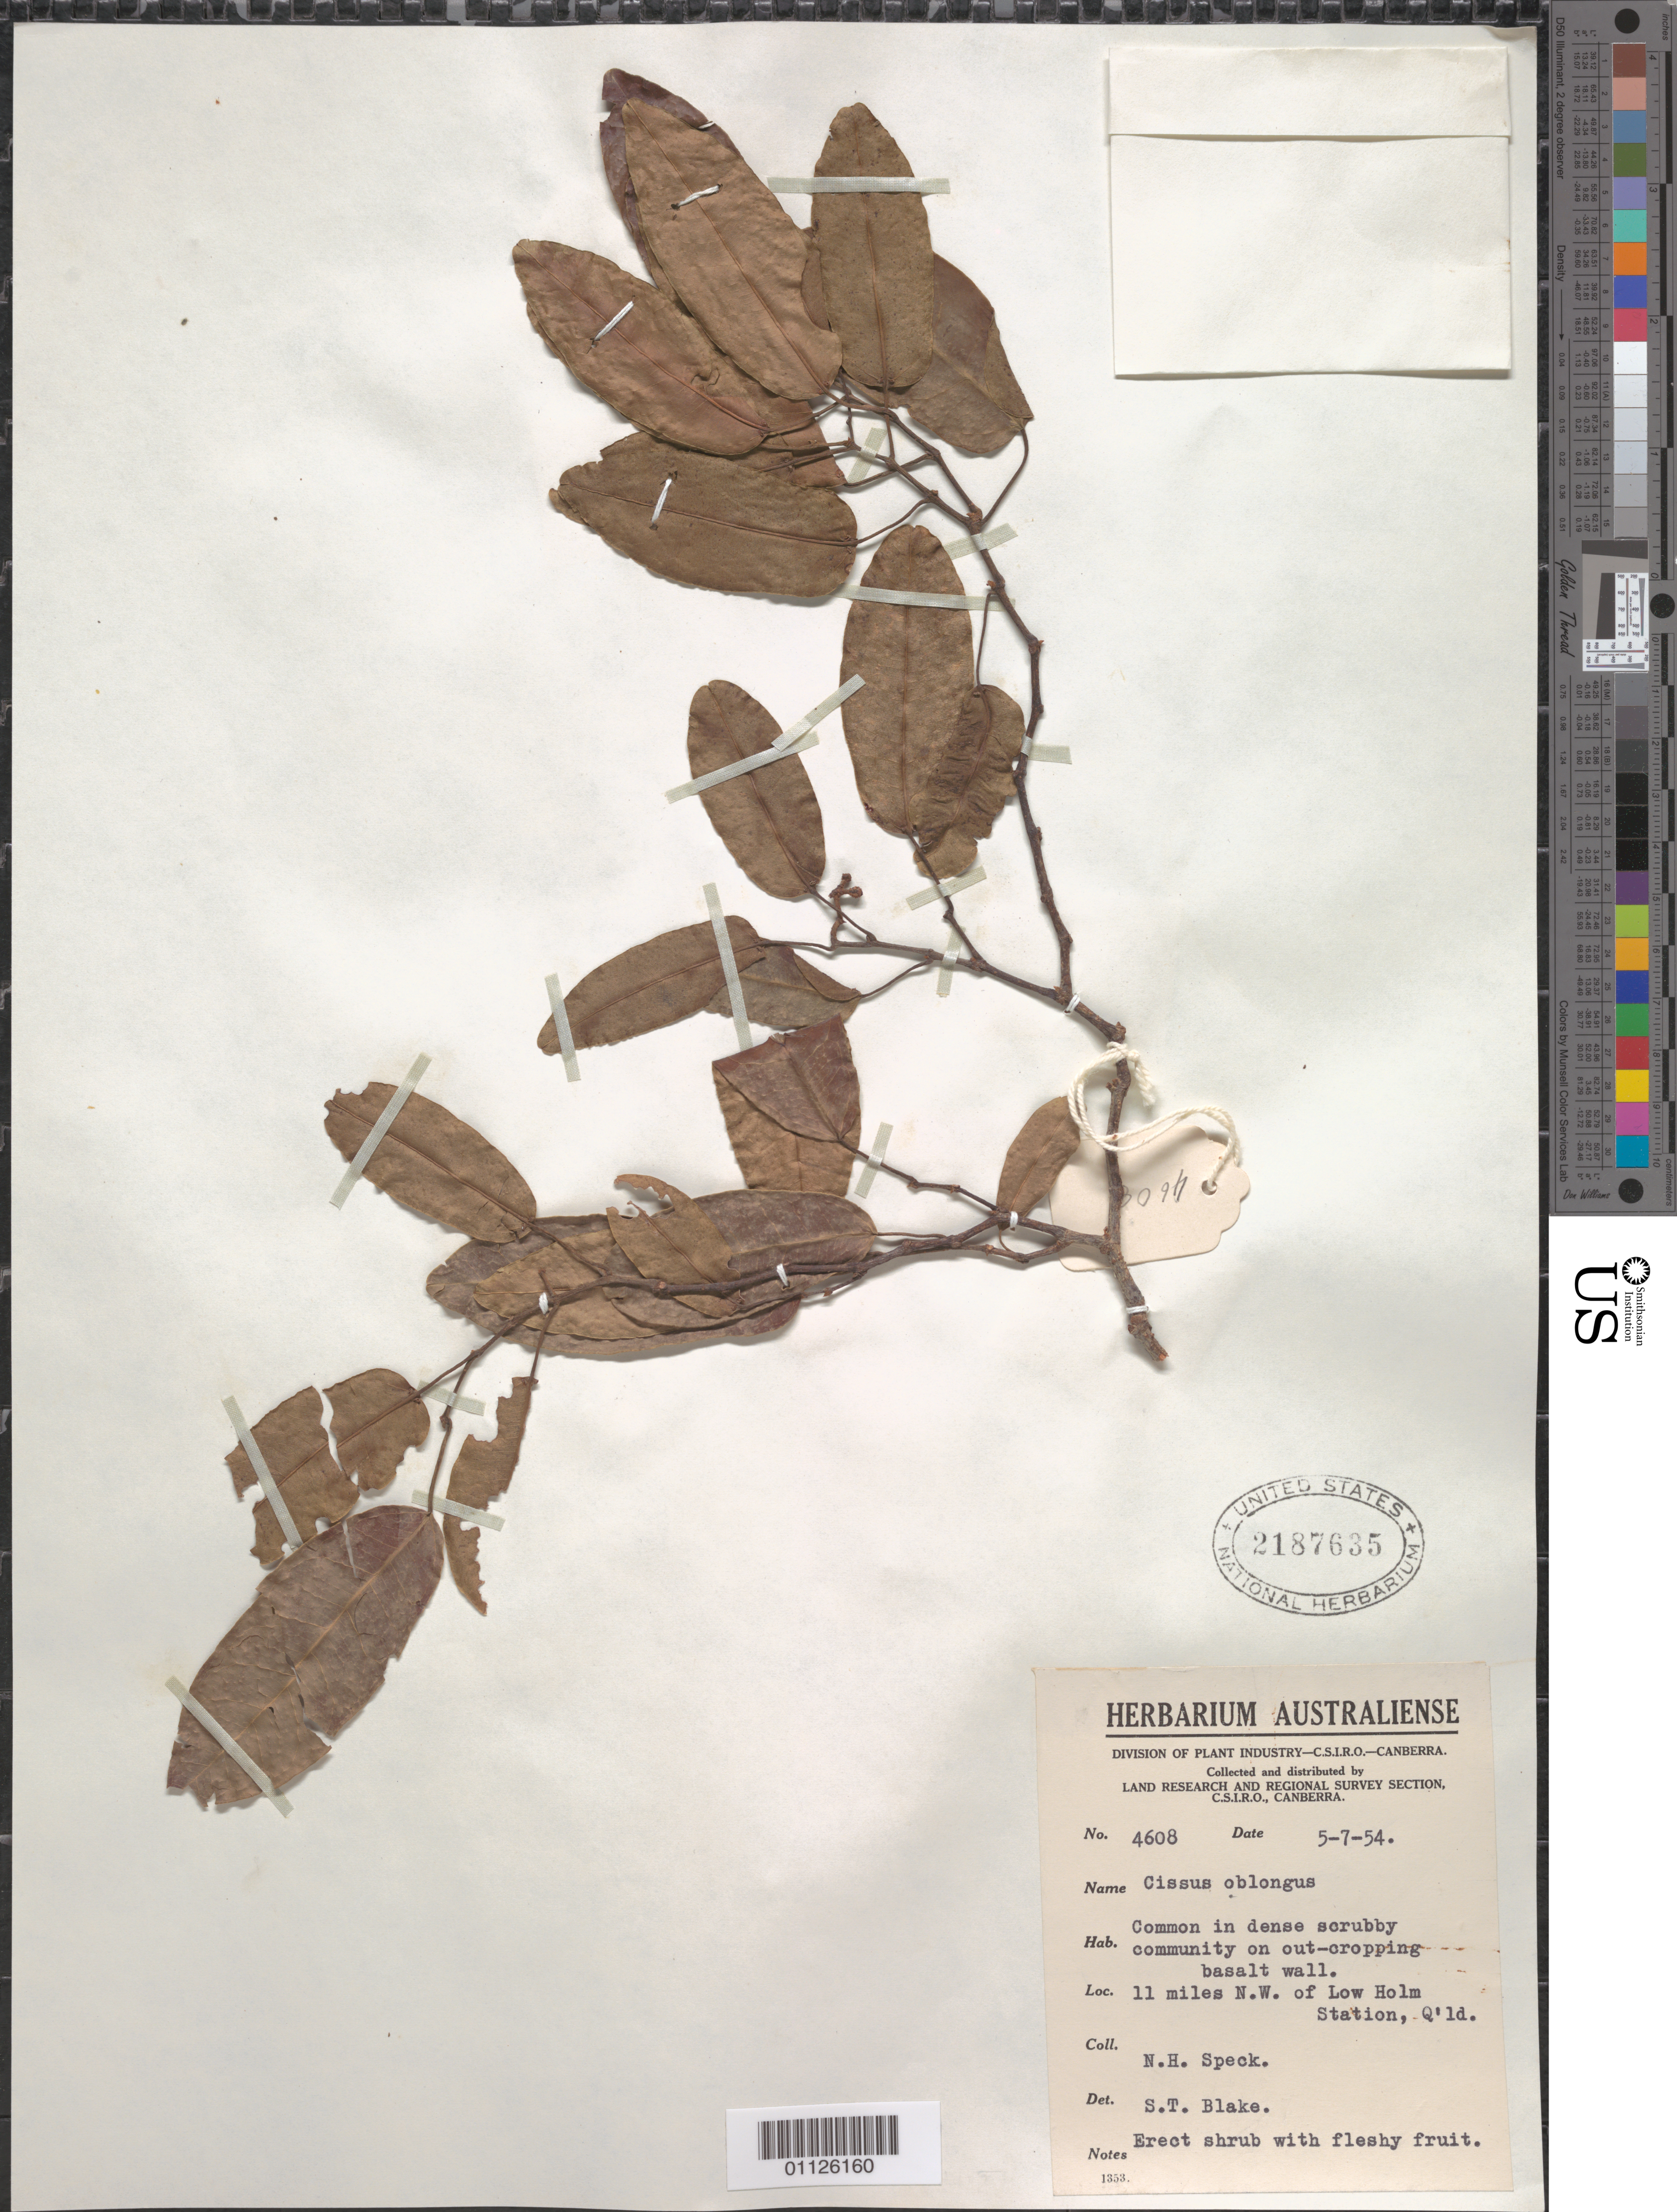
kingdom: Plantae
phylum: Tracheophyta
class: Magnoliopsida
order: Vitales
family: Vitaceae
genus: Cissus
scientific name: Cissus oblonga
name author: Planch.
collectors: N. Speck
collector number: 4608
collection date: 1954-07-05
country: Australia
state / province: Queensland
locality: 11 mi NW of Low Holm Station.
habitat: Common in dense scrubby community on out-cropping basalt wall. Erect shrub.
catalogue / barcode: US 2187635